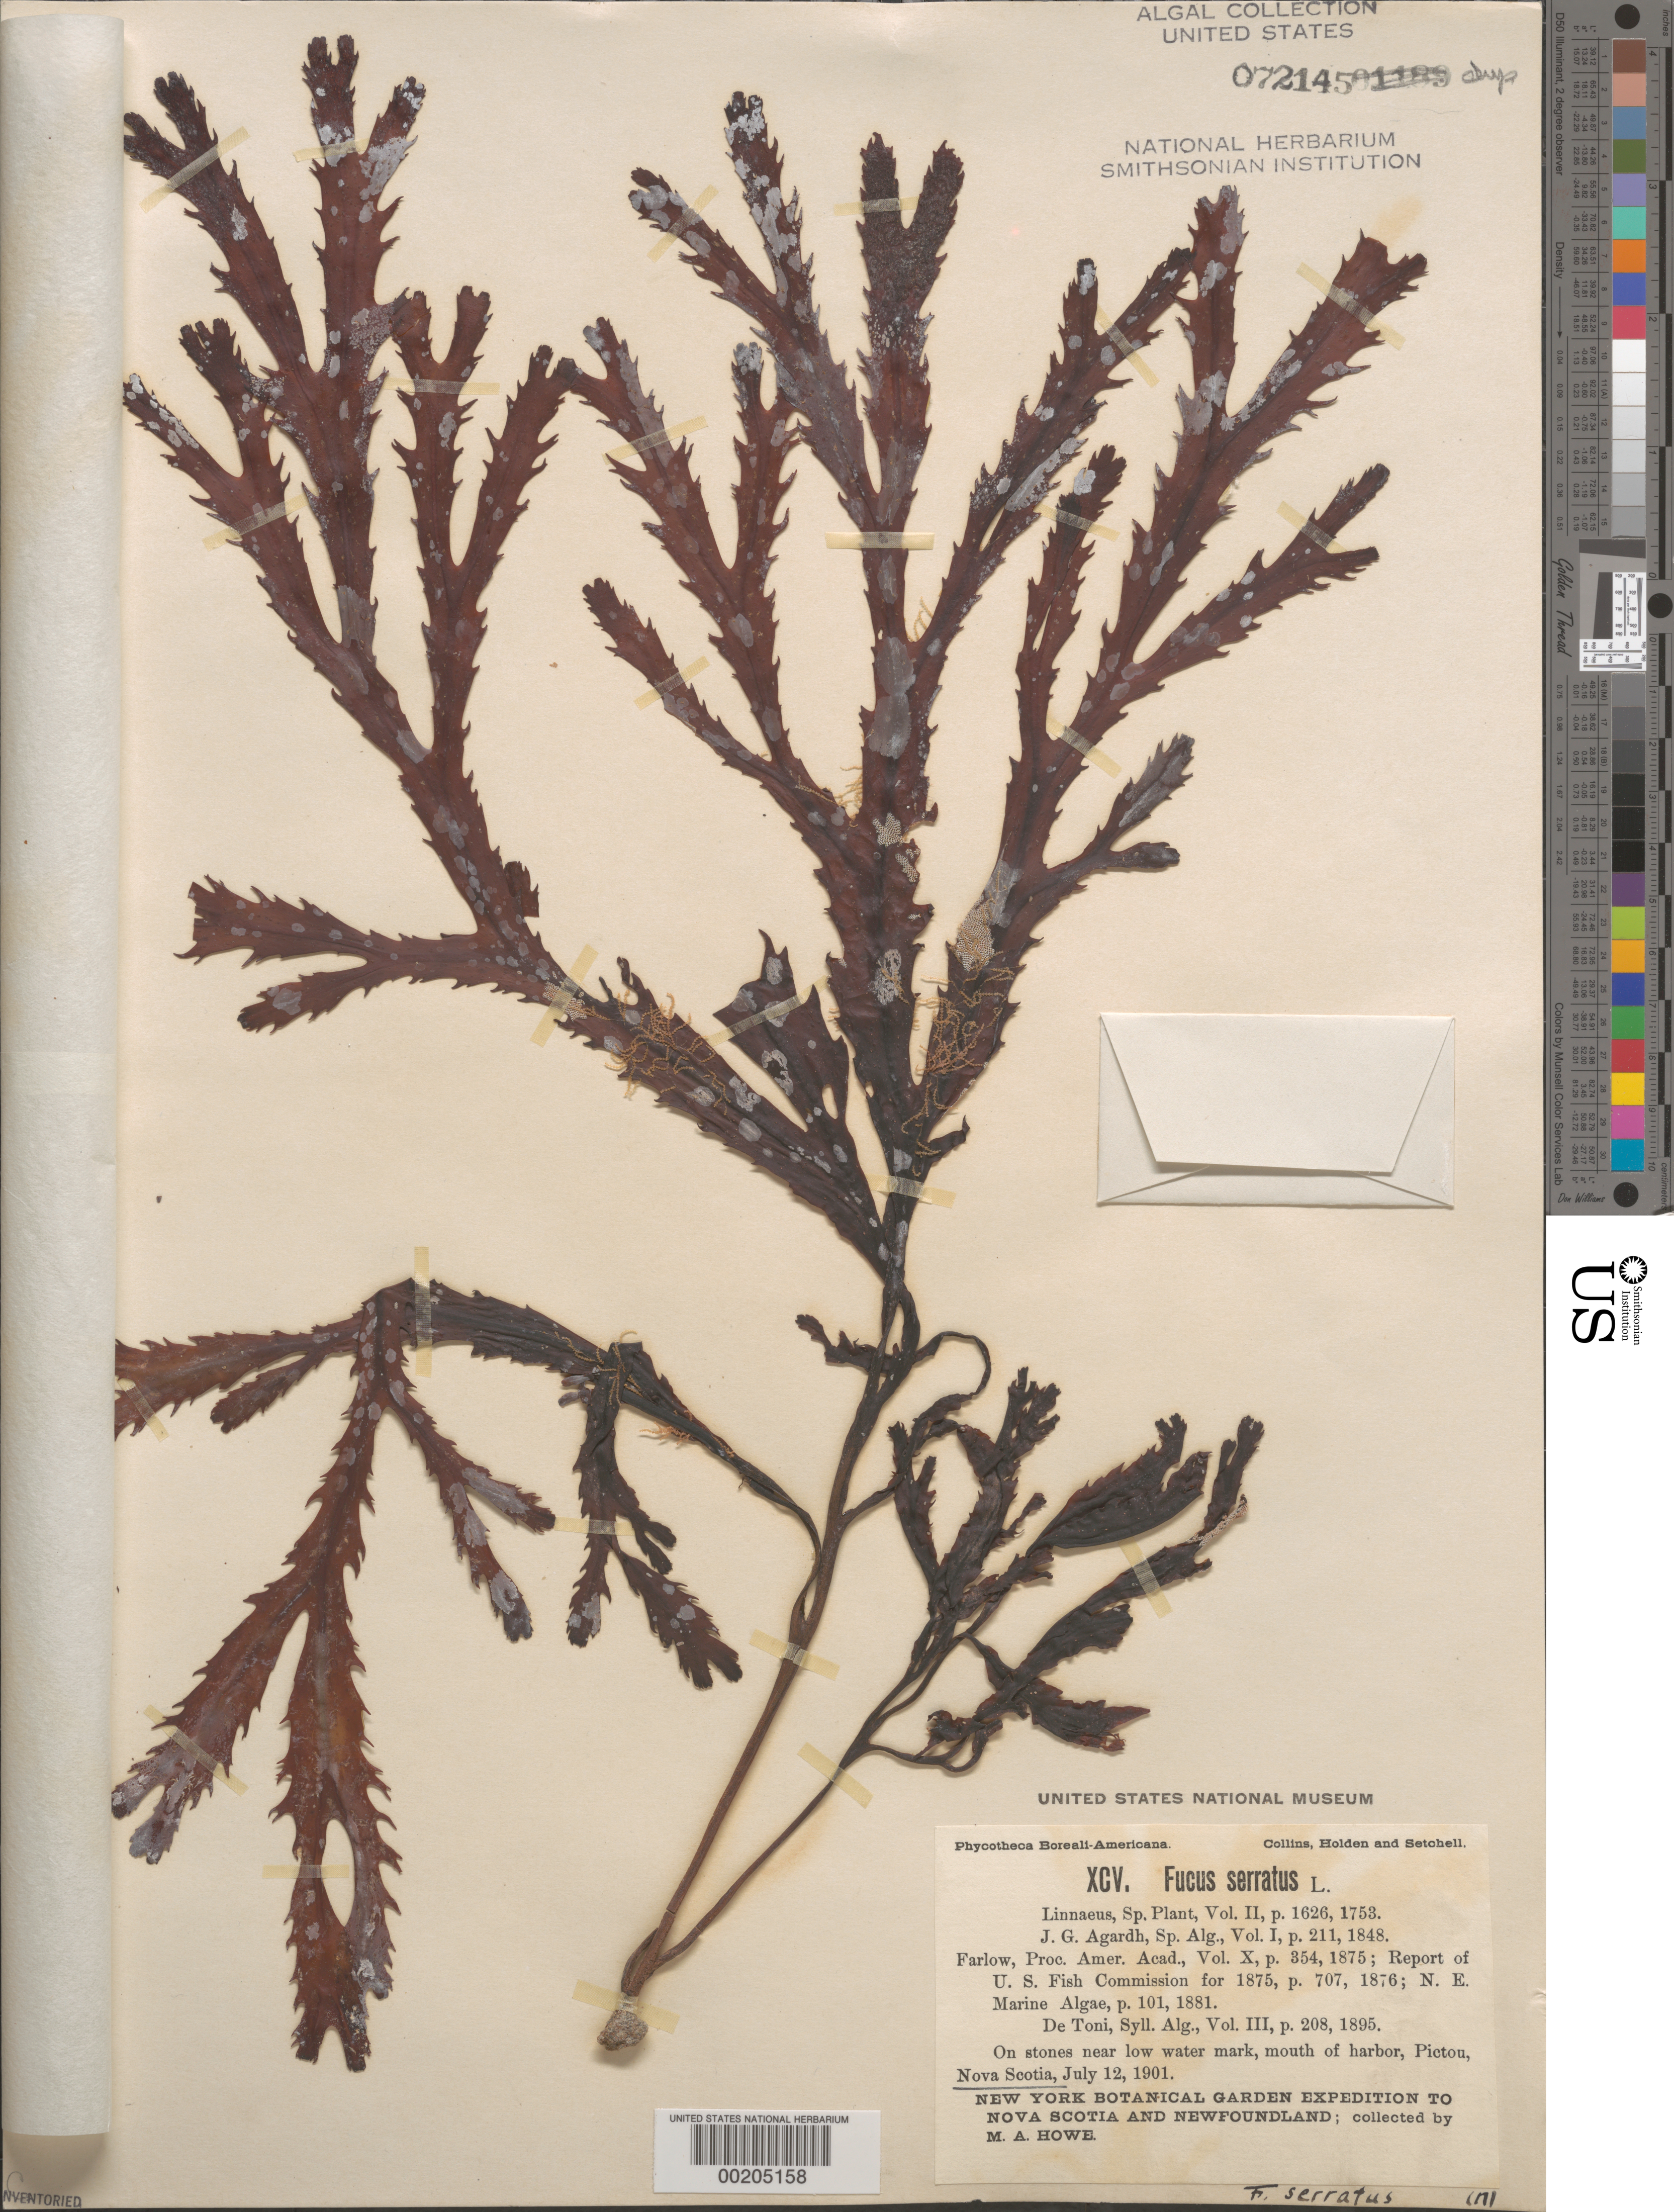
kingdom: Chromista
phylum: Ochrophyta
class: Phaeophyceae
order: Fucales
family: Fucaceae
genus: Fucus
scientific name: Fucus serratus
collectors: M. A. Howe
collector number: PB-A Xcv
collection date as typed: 12 Jul 1901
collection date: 1901-07-12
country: Canada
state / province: Nova Scotia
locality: Pictou harbor mouth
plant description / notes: Collins, Holden & Setchell, Phycotheca Boreali-Americana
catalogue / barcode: US 72145